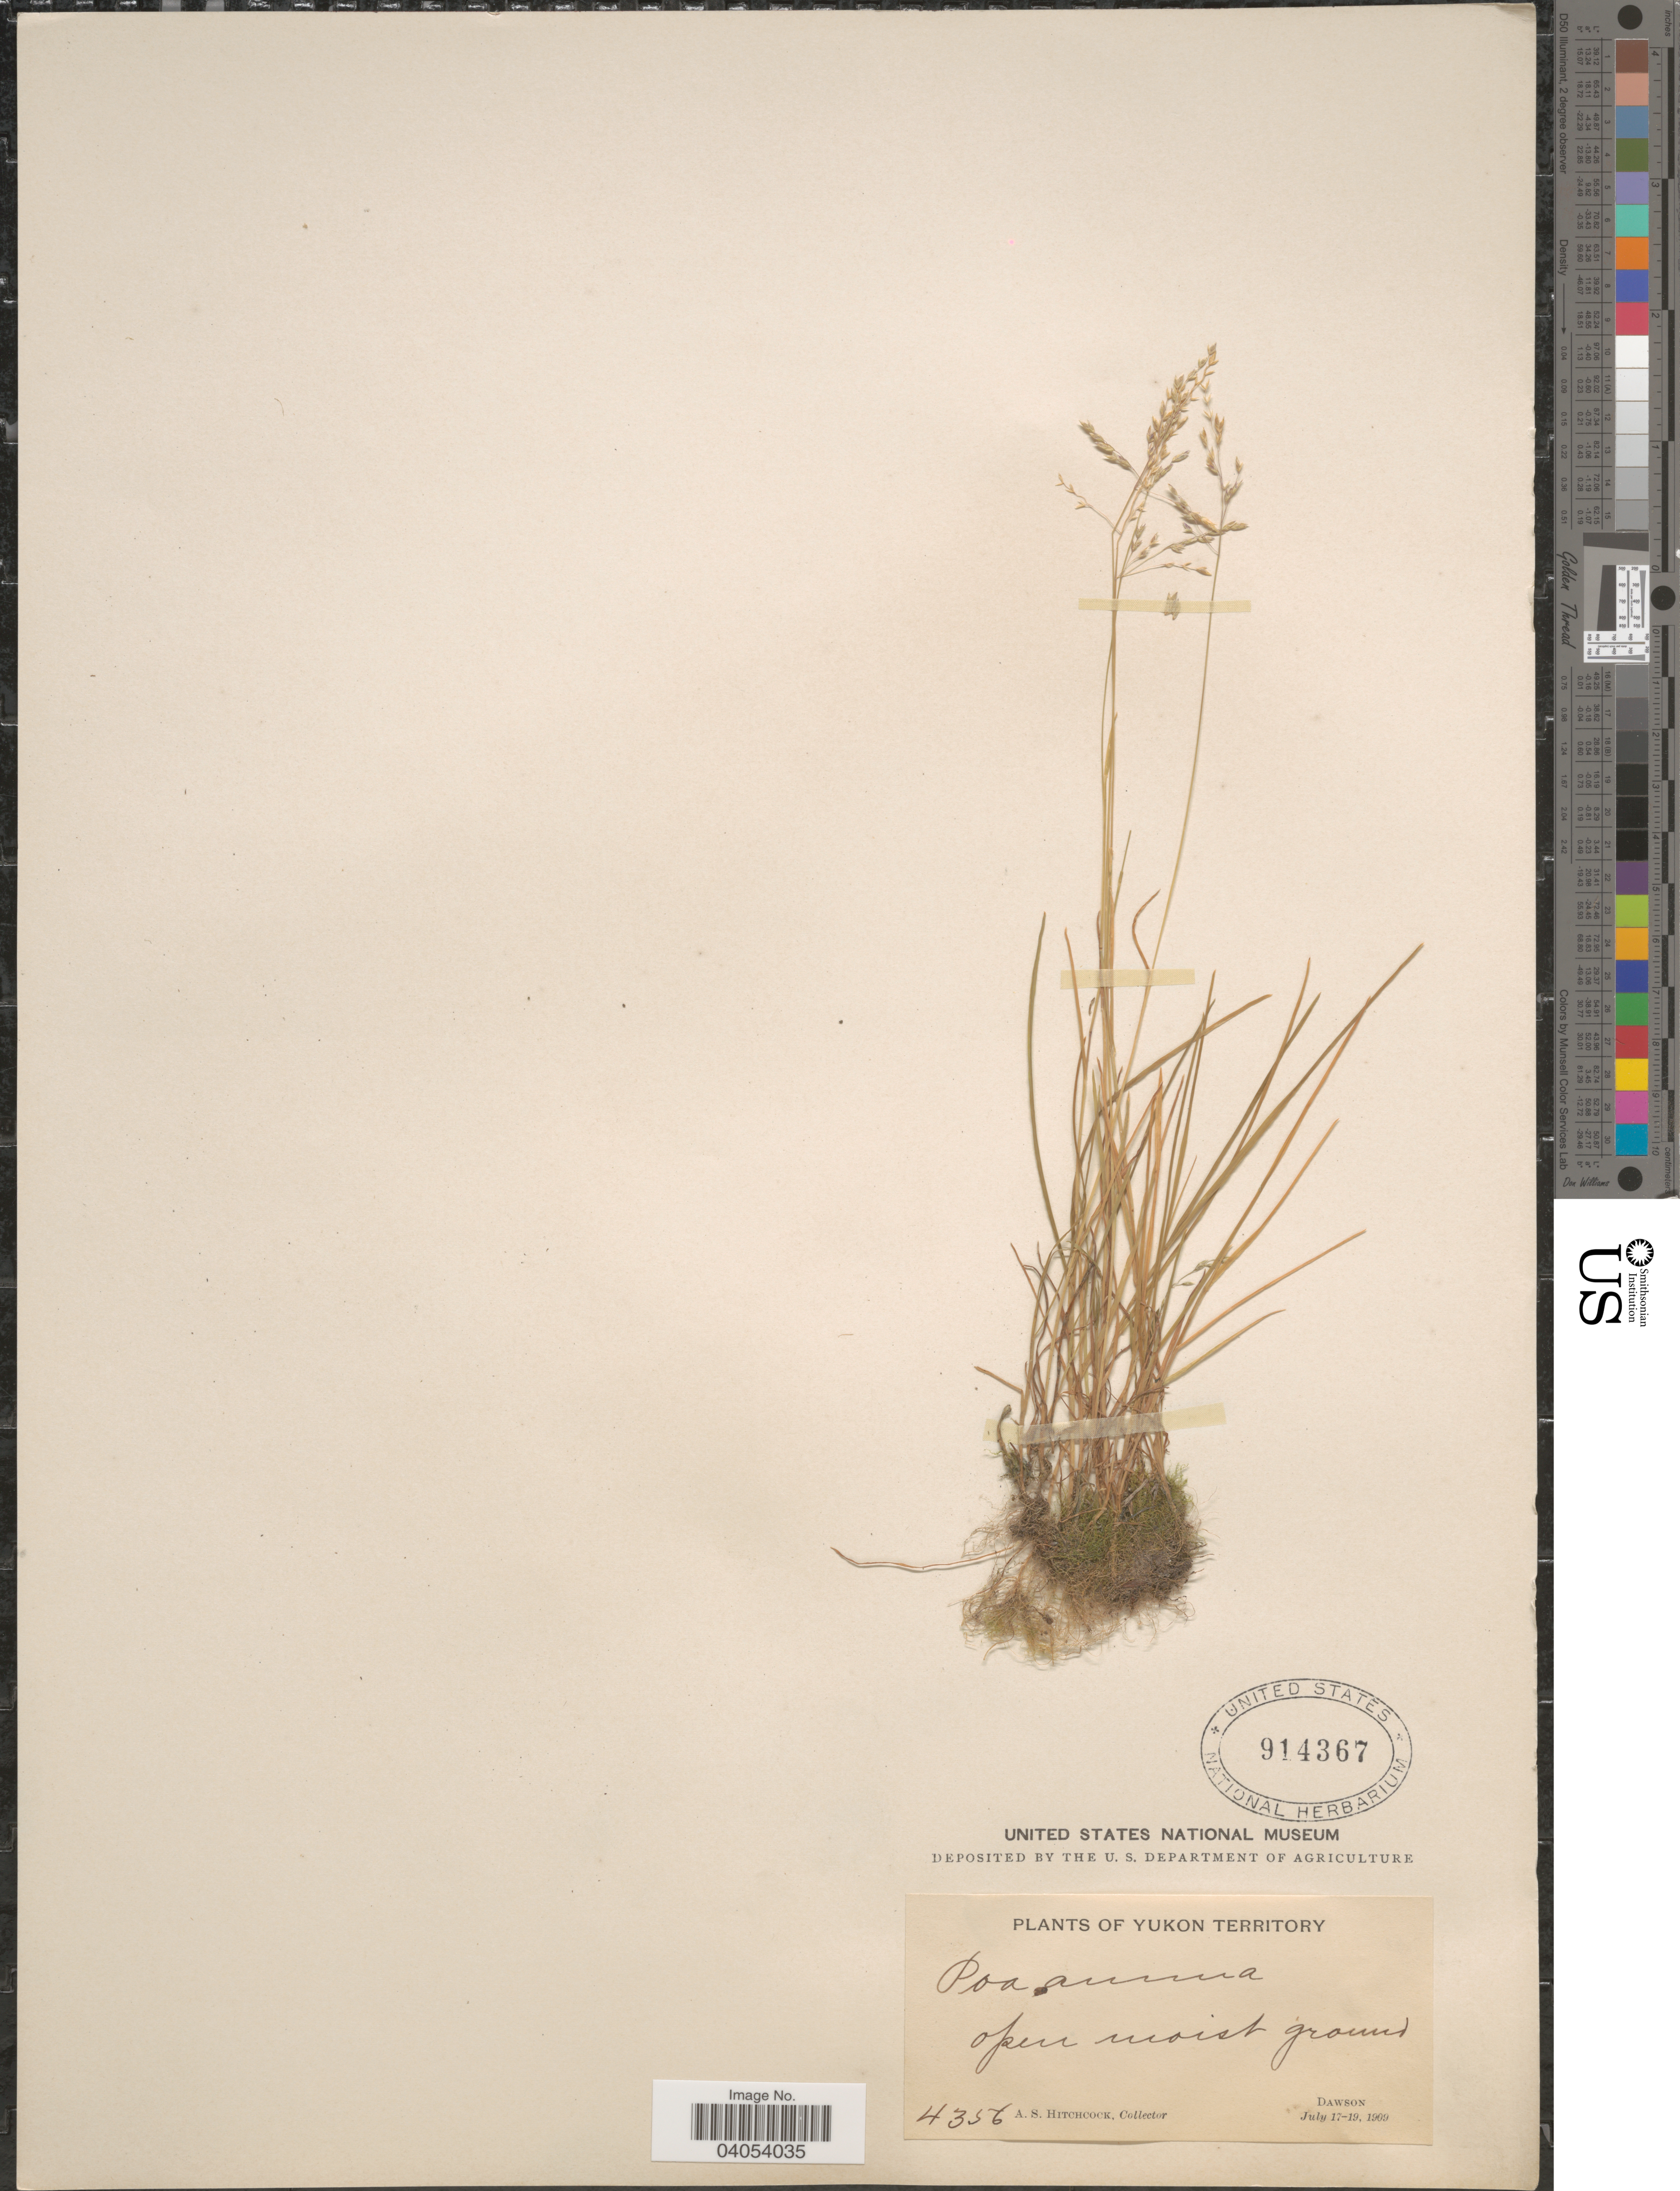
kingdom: Plantae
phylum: Tracheophyta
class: Liliopsida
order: Poales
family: Poaceae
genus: Poa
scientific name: Poa annua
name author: L.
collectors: A. S. Hitchcock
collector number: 4356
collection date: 1909-07-17/1909-07-19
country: Canada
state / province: Yukon Territory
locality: Dawson.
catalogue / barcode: US 914367